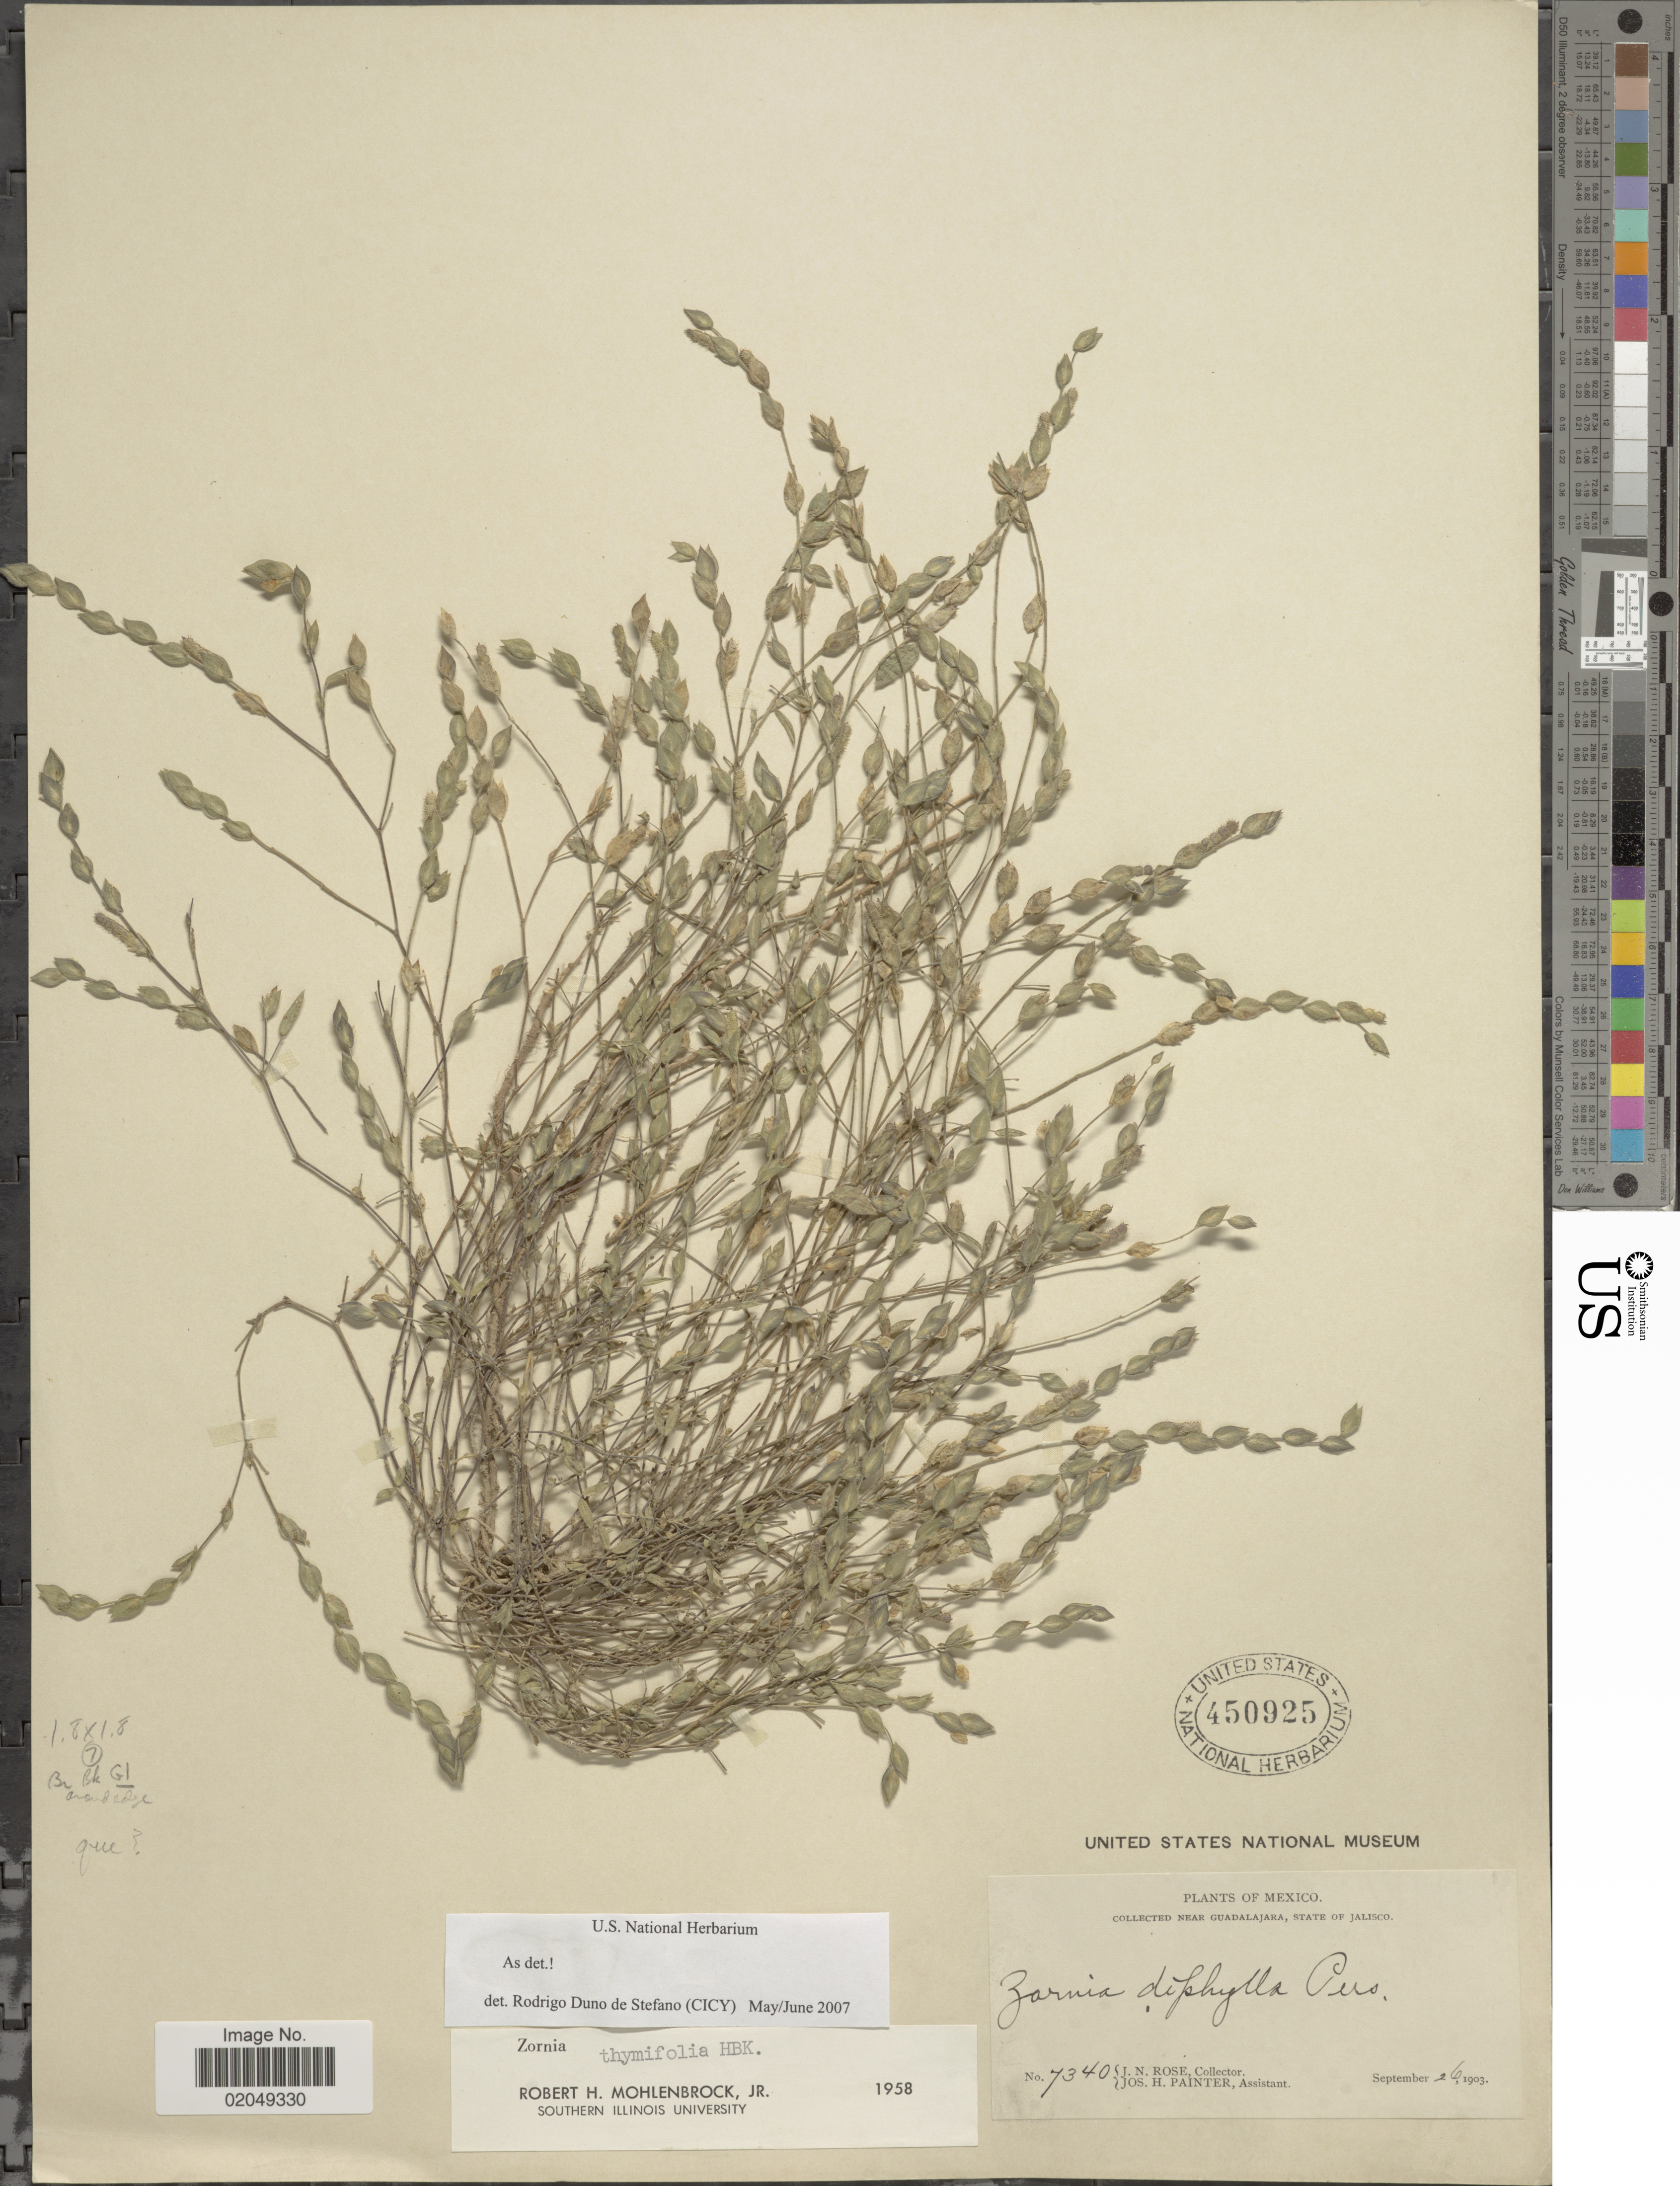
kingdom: Plantae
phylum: Tracheophyta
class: Magnoliopsida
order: Fabales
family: Fabaceae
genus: Zornia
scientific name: Zornia thymifolia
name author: Kunth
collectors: J. N. Rose & J. H. Painter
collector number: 7340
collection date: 1903-09-26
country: Mexico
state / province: Jalisco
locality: Near Guadalajara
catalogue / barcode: US 450925